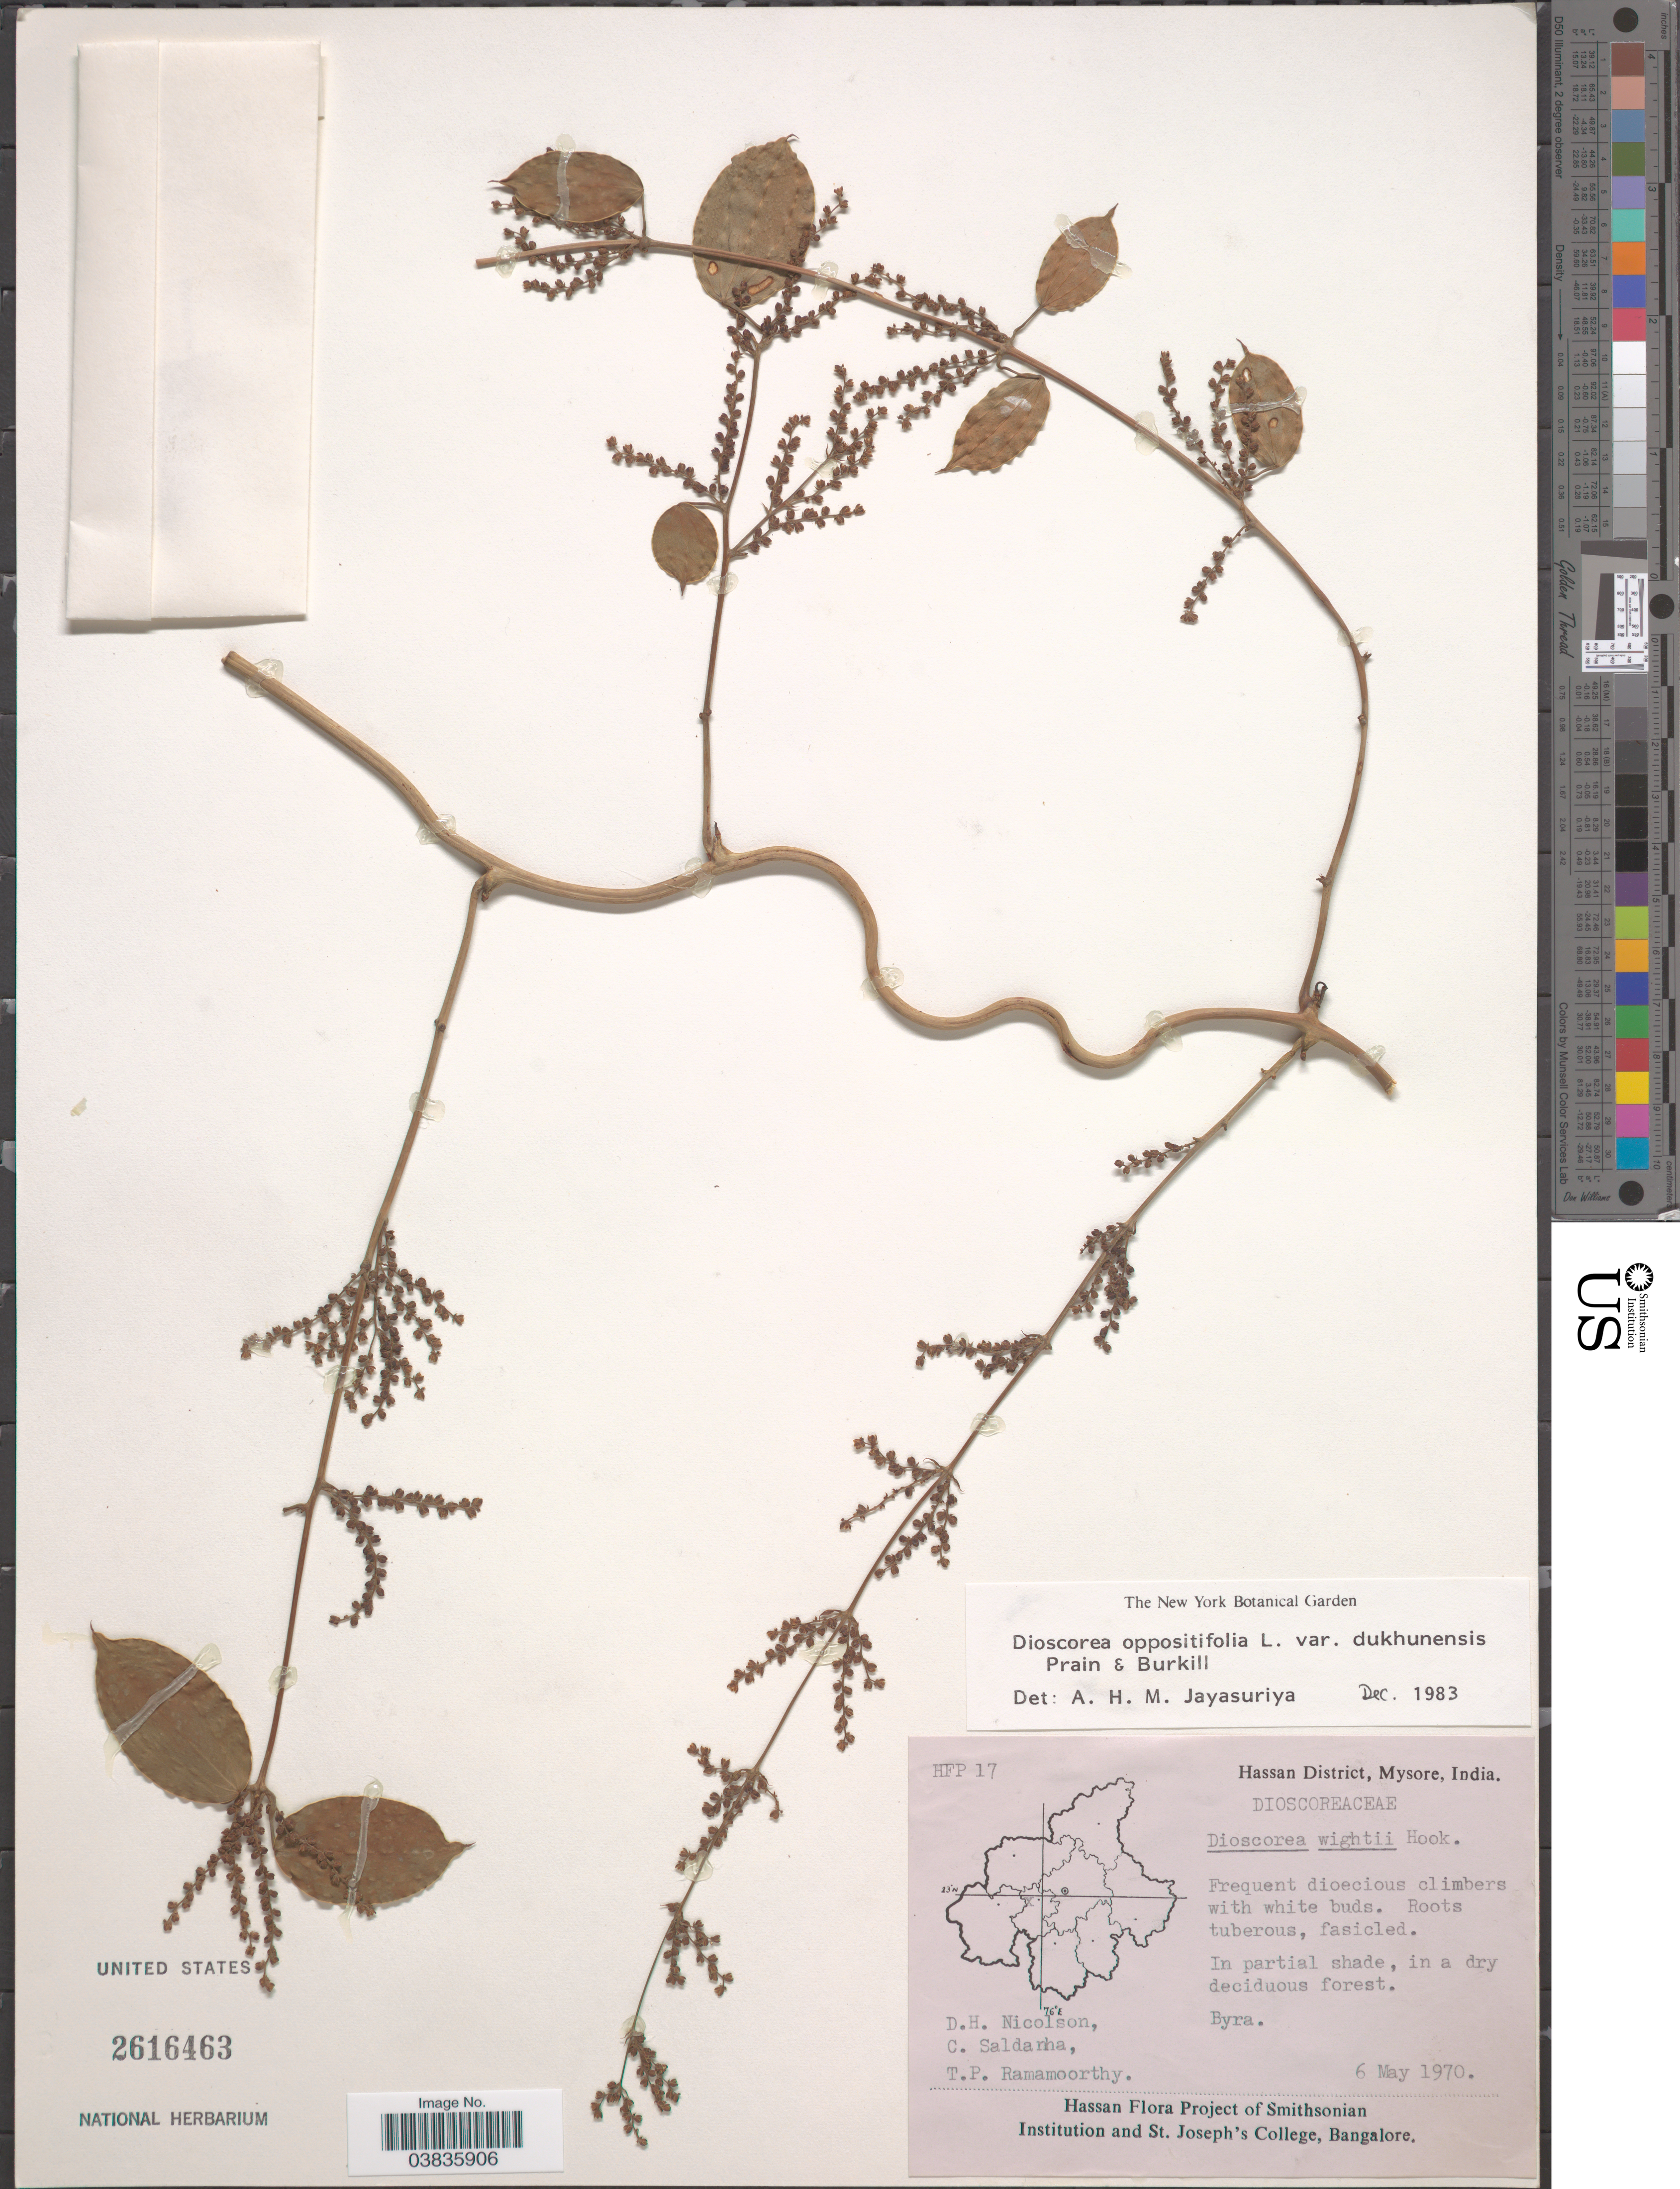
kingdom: Plantae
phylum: Tracheophyta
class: Liliopsida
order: Dioscoreales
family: Dioscoreaceae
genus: Dioscorea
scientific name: Dioscorea oppositifolia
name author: L.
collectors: D. H. Nicolson, C. Saldanha & T. P. Ramamoorthy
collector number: HFP 17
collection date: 1970-05-06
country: India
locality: Hassan District, Mysore. Byra.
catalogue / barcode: US 2616463